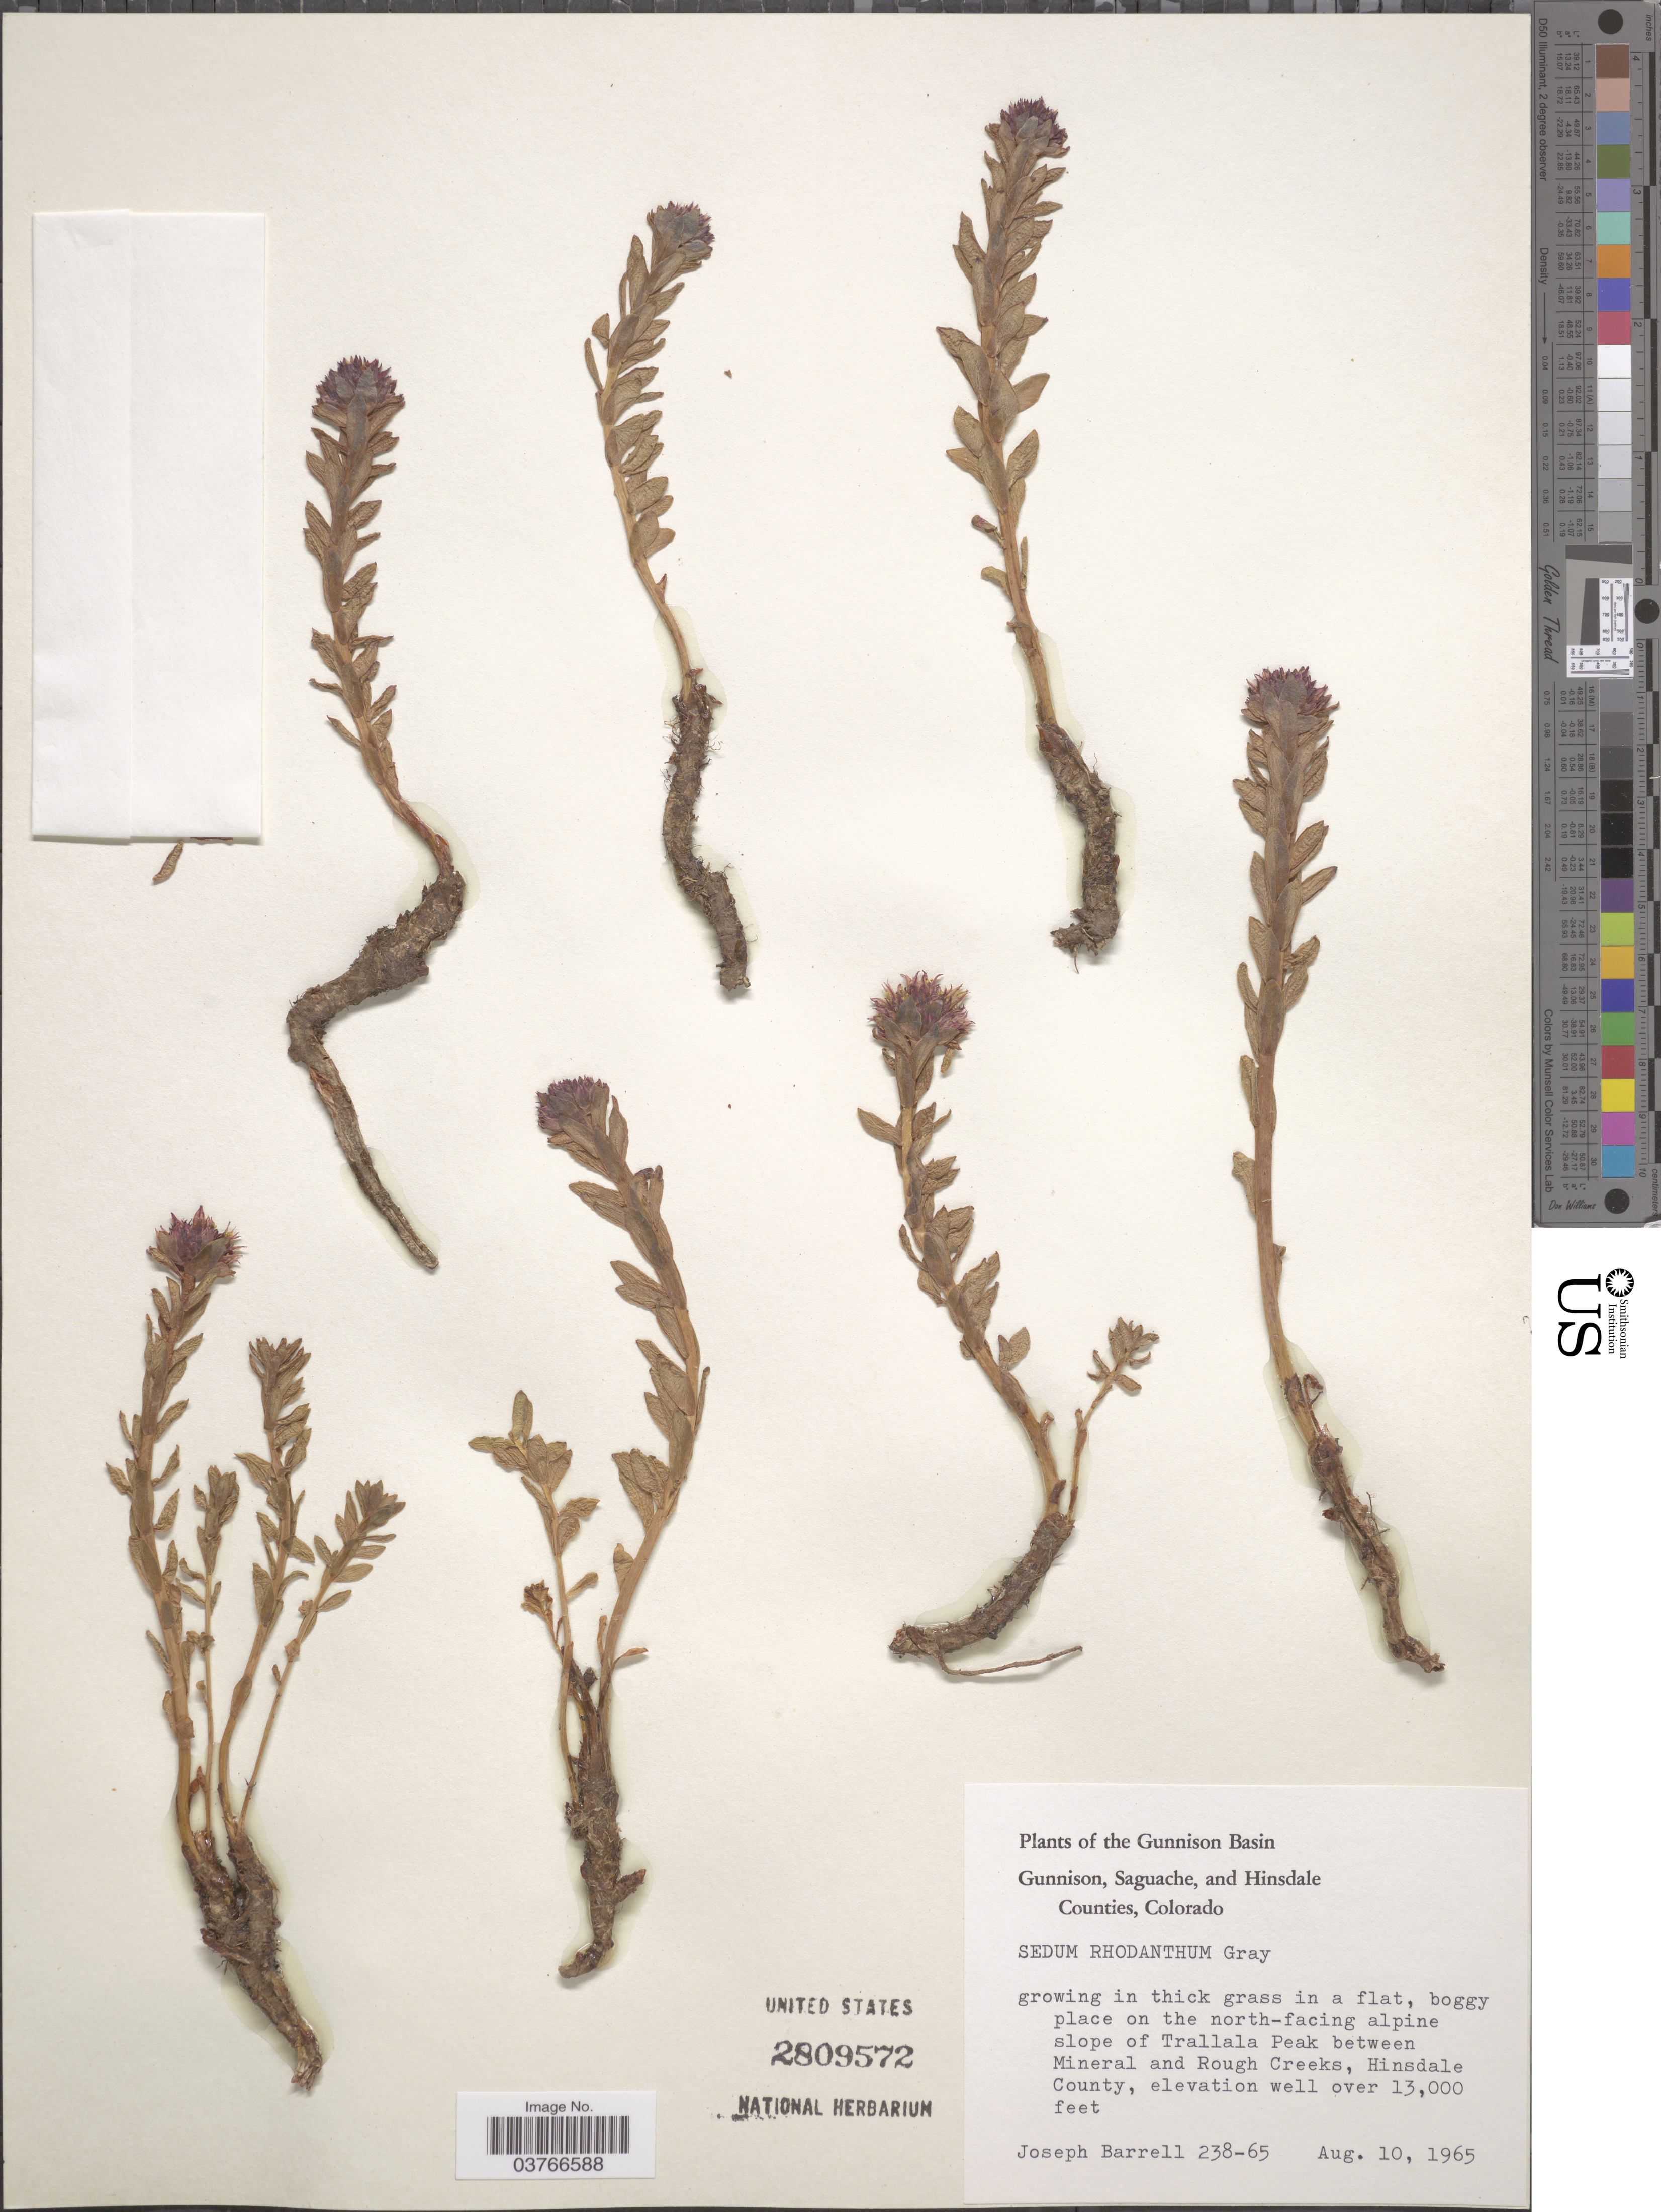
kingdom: Plantae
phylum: Tracheophyta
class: Magnoliopsida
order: Saxifragales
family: Crassulaceae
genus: Rhodiola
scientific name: Rhodiola rhodantha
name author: (A. Gray) H. Jacobsen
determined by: Strong, Mark T., (BOT), Smithsonian Institution - National Museum of Natural History (UNITED STATES)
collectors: J. Barrell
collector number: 238-65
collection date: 1965-08-10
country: United States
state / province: Colorado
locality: The Gunnison Basin. North-facing alpine slope of Trallala Peak between Mineral and Rough Creeks, Hinsdale County.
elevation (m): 3962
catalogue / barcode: US 2809572